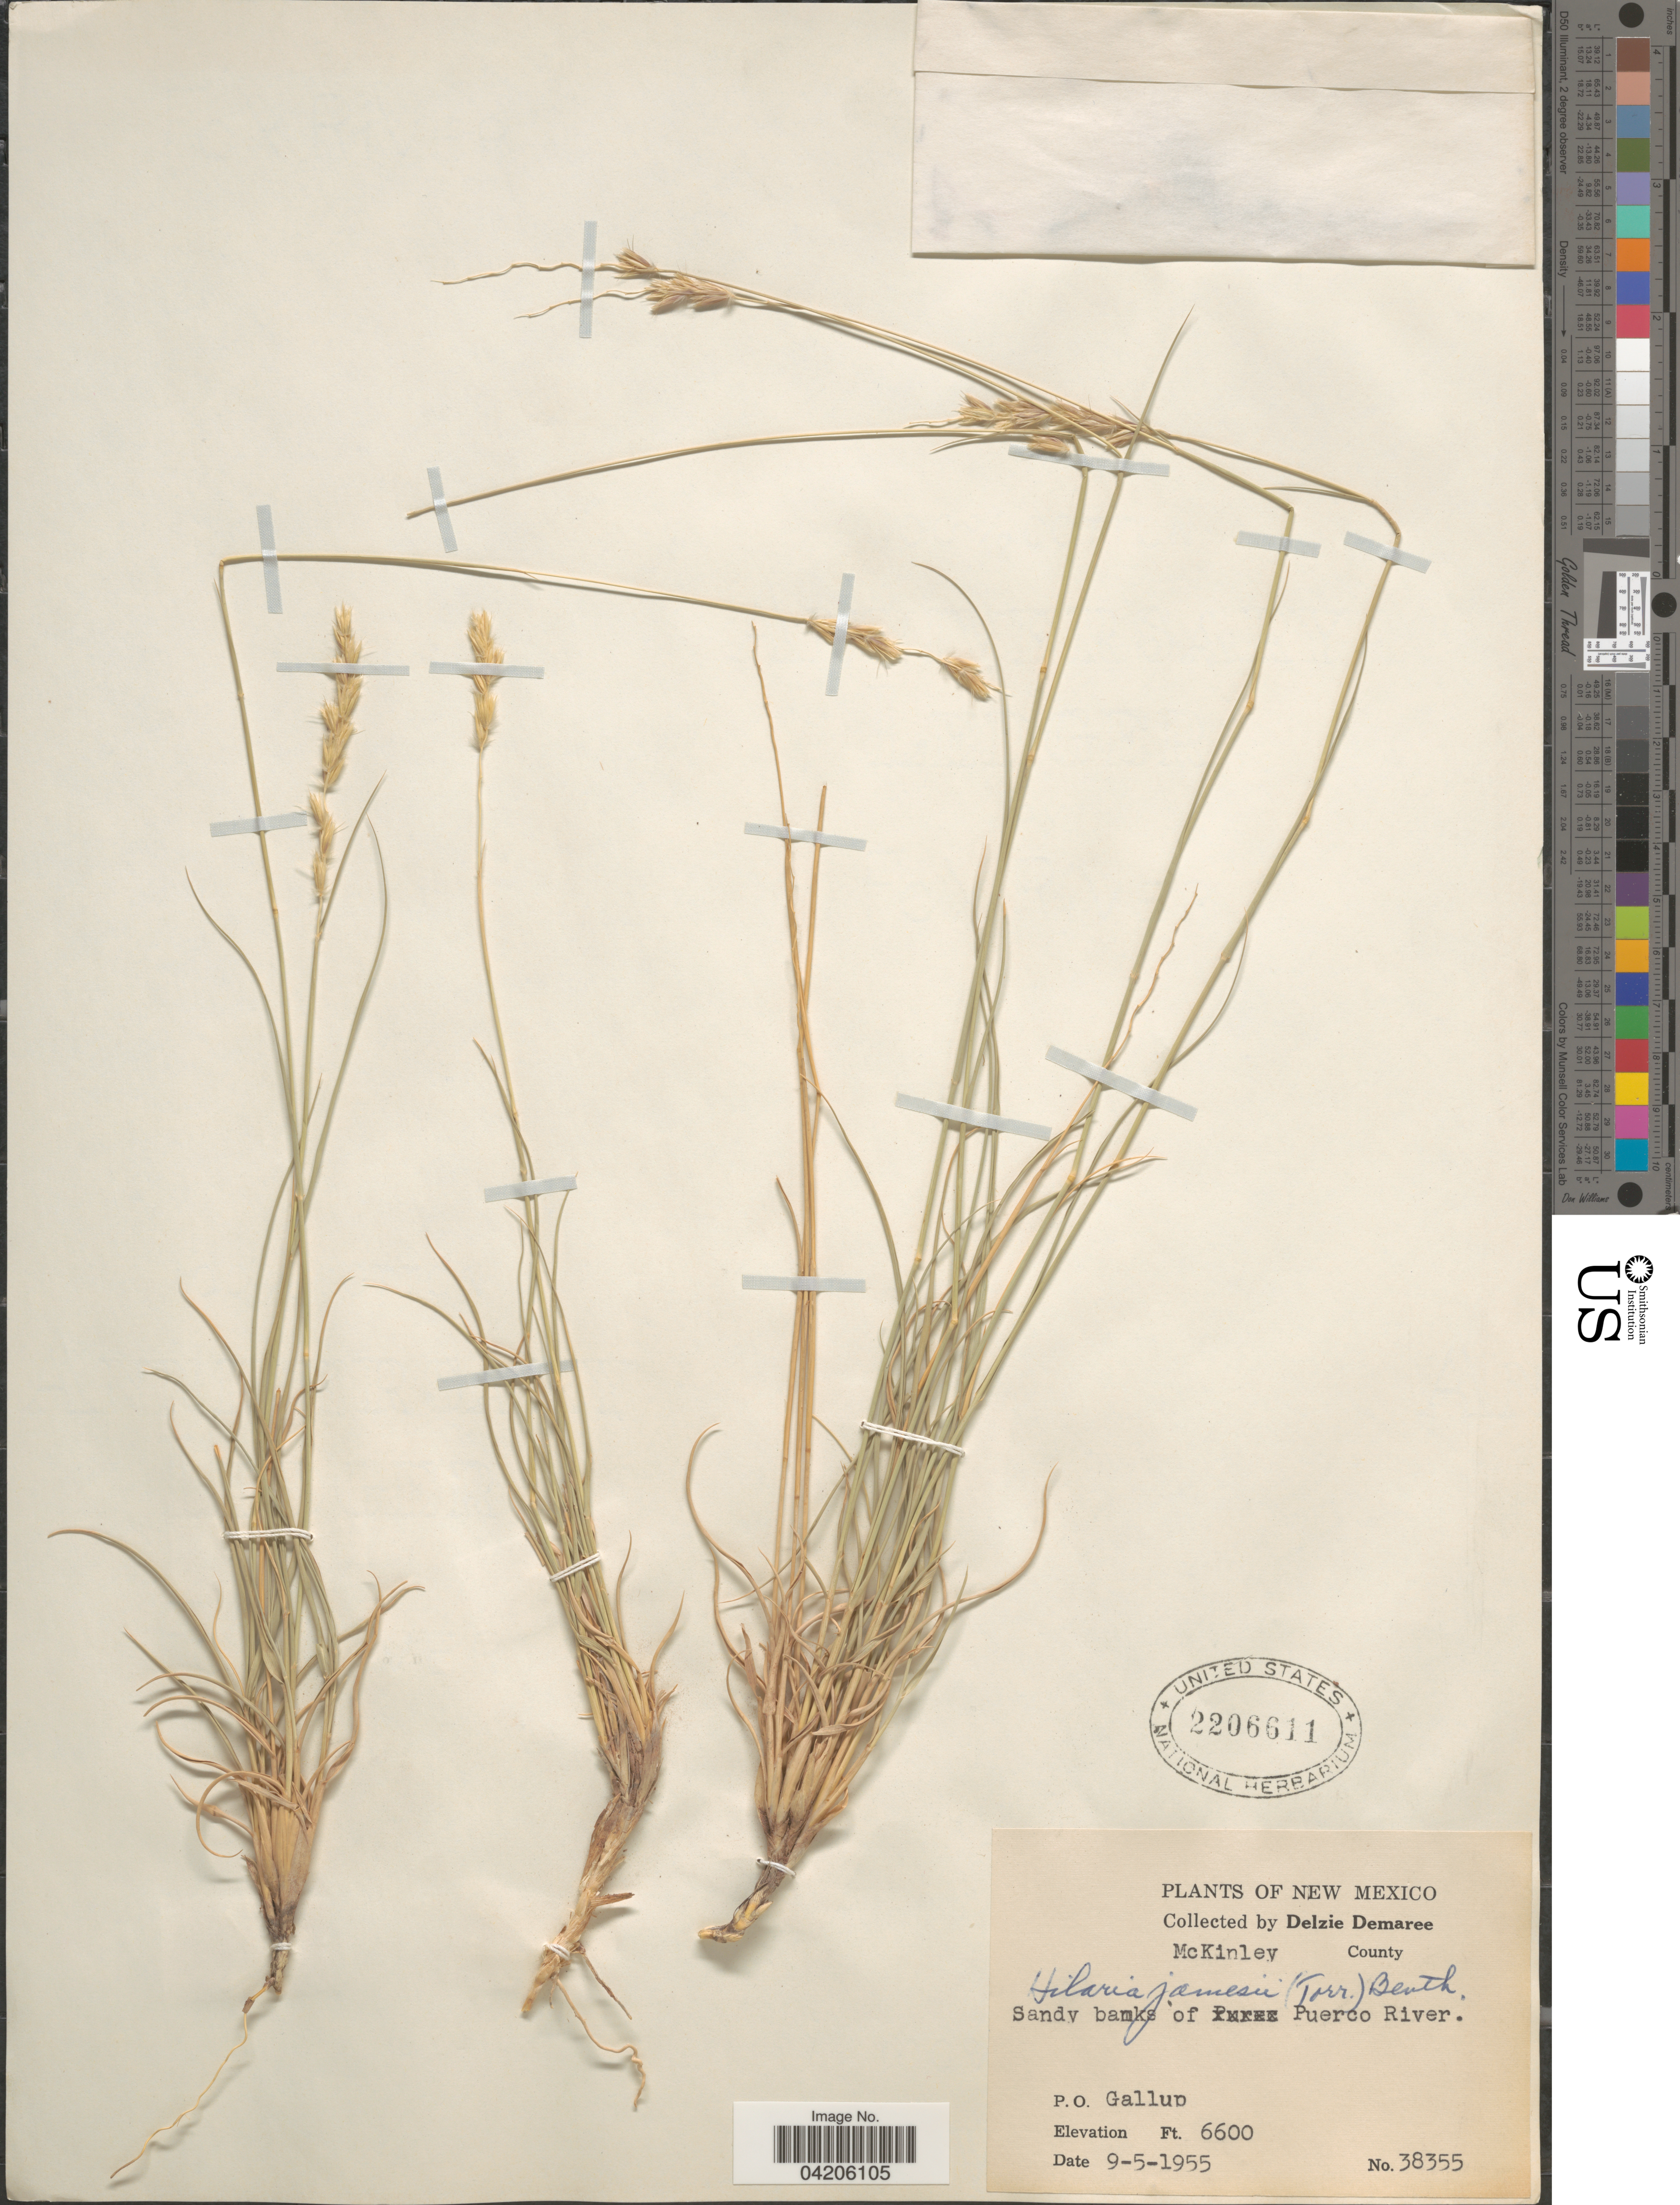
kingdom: Plantae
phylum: Tracheophyta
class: Liliopsida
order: Poales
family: Poaceae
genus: Hilaria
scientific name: Hilaria jamesii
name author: (Torr.) Benth.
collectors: D. Demaree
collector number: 38355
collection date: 1955-09-05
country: United States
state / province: New Mexico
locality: McKinley County. Sandy banks of Puerco River. P. O. Gallup.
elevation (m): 2012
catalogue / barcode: US 2206611